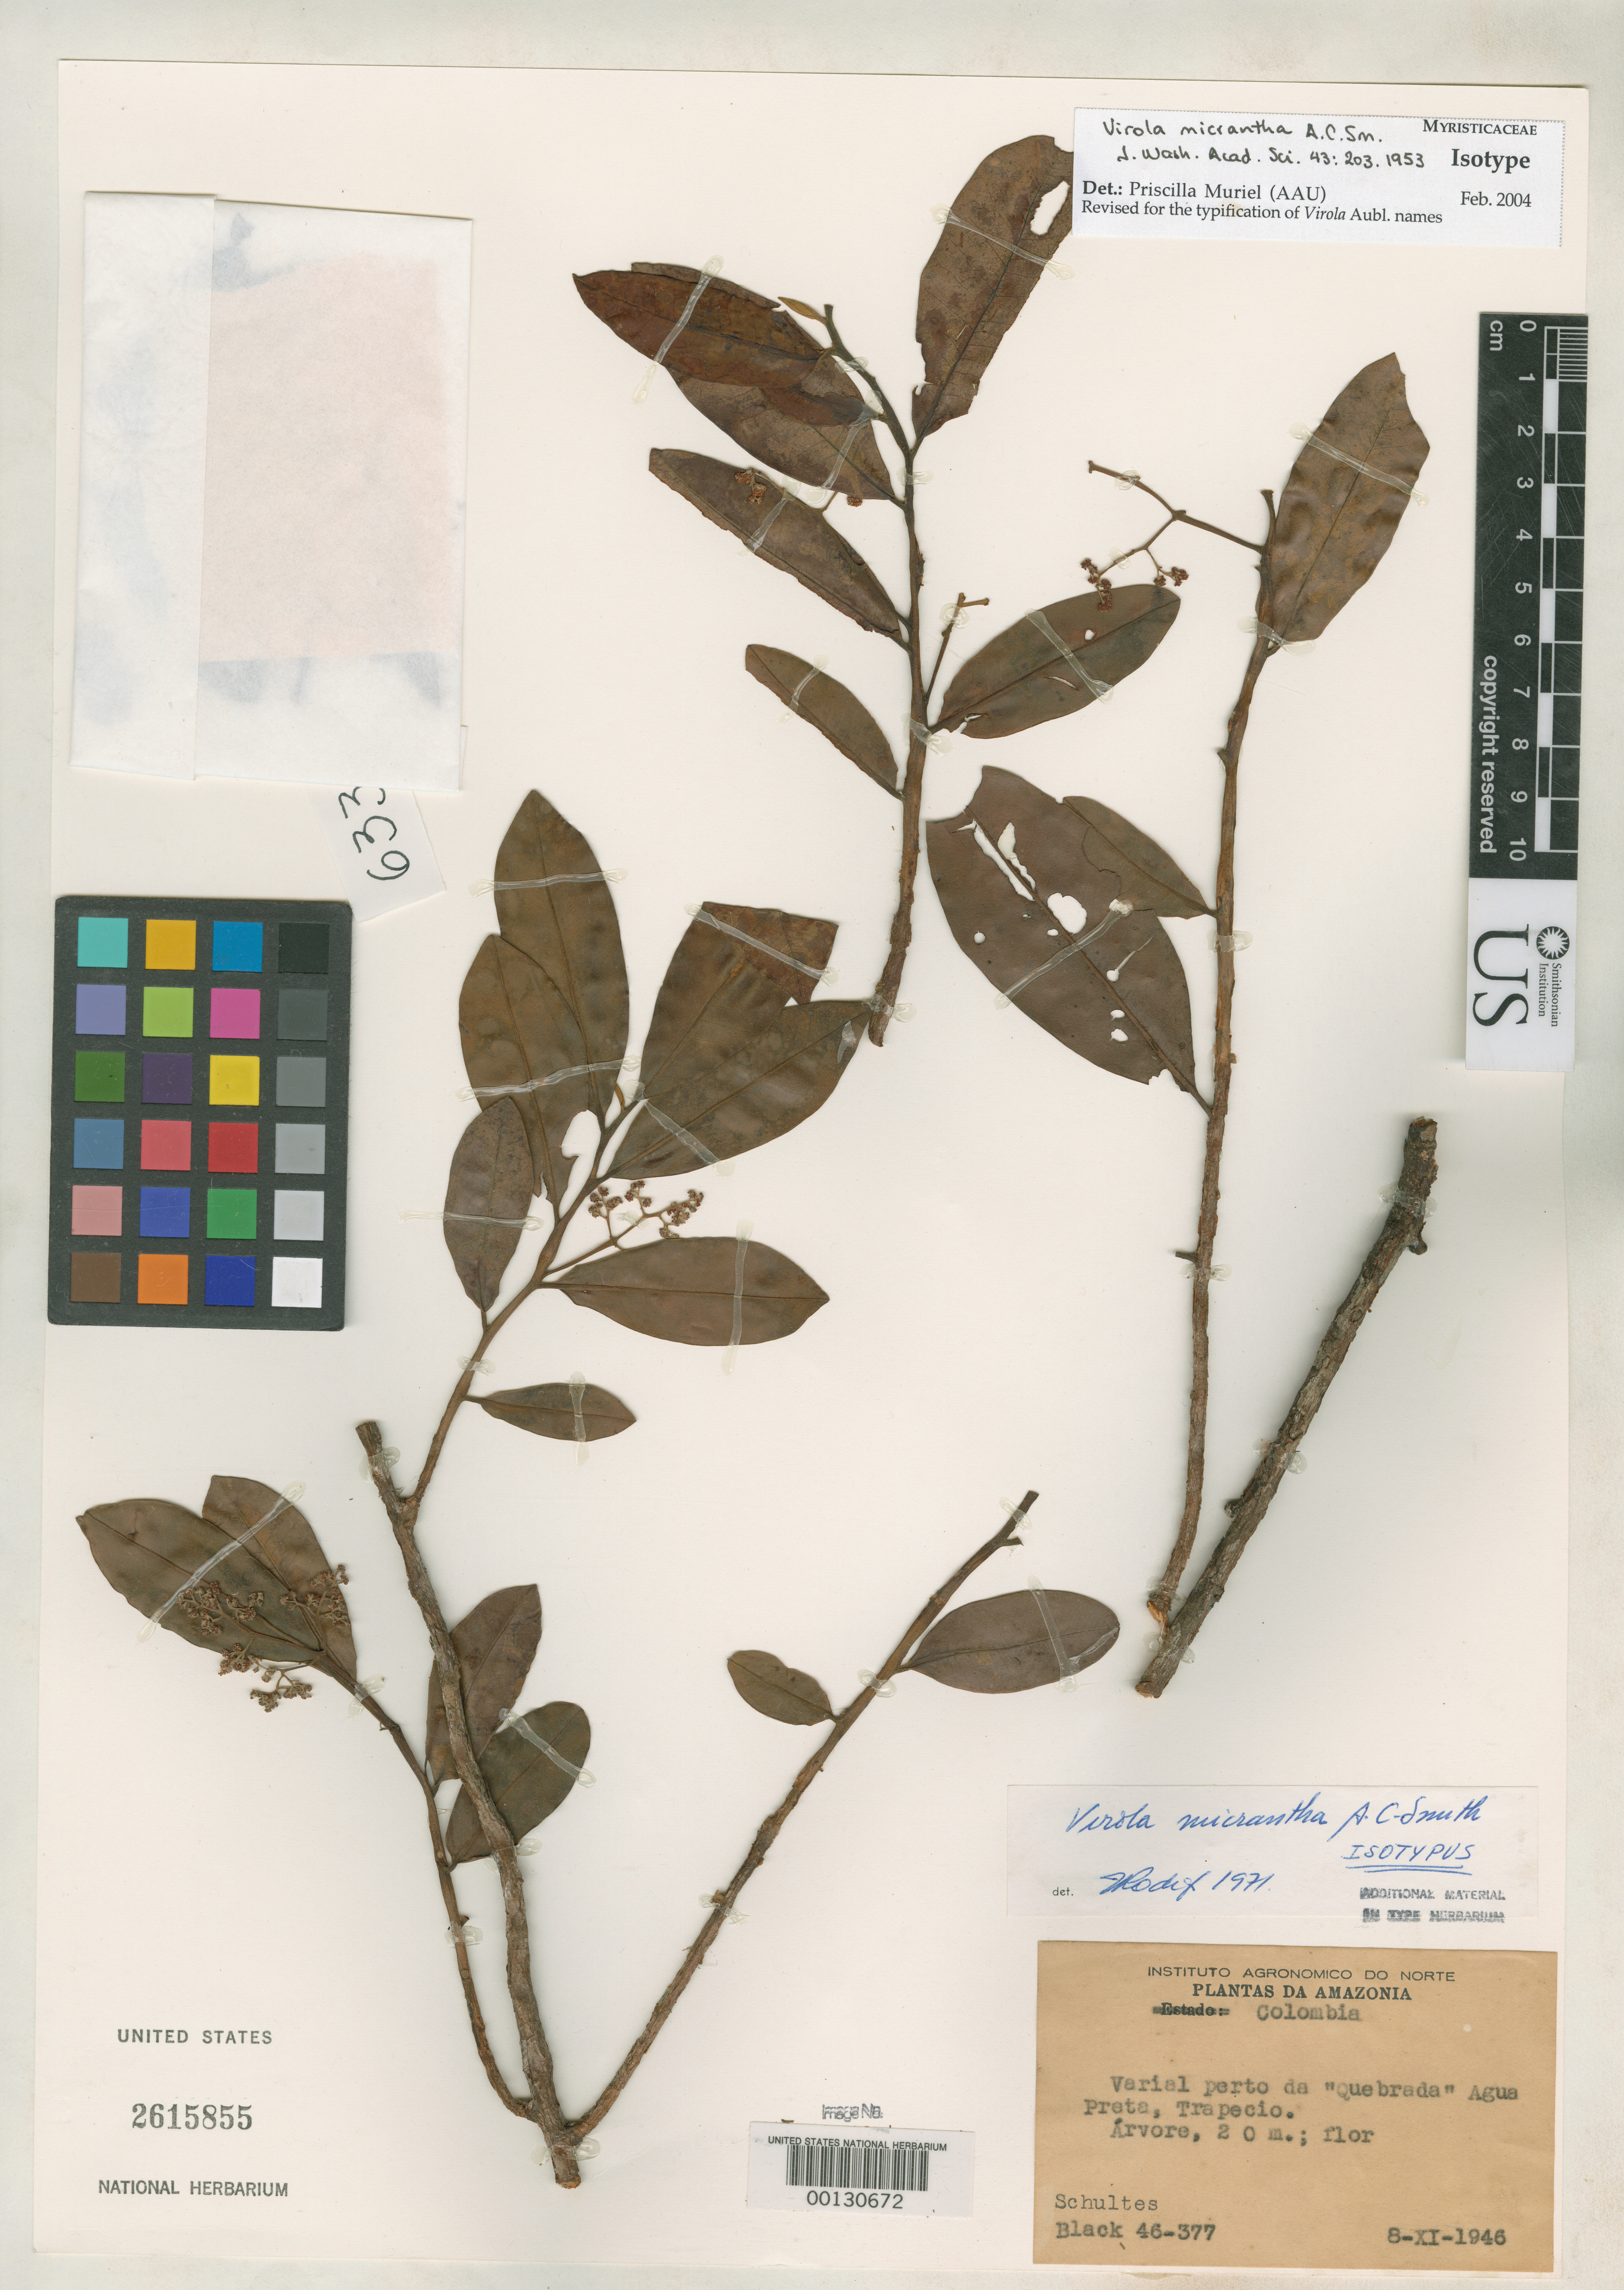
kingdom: Plantae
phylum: Tracheophyta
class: Magnoliopsida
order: Magnoliales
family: Myristicaceae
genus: Virola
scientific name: Virola micrantha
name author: A.C. Sm.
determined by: Muriel M., P., AAU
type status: Isotype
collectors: R. E. Schultes & G. A. Black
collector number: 46-377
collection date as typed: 08 Nov 1946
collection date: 1946-11-08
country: Colombia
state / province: Amazônas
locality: Varial perto da "Quebrada" Agua Preta, Trapecio.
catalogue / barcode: US 2615855